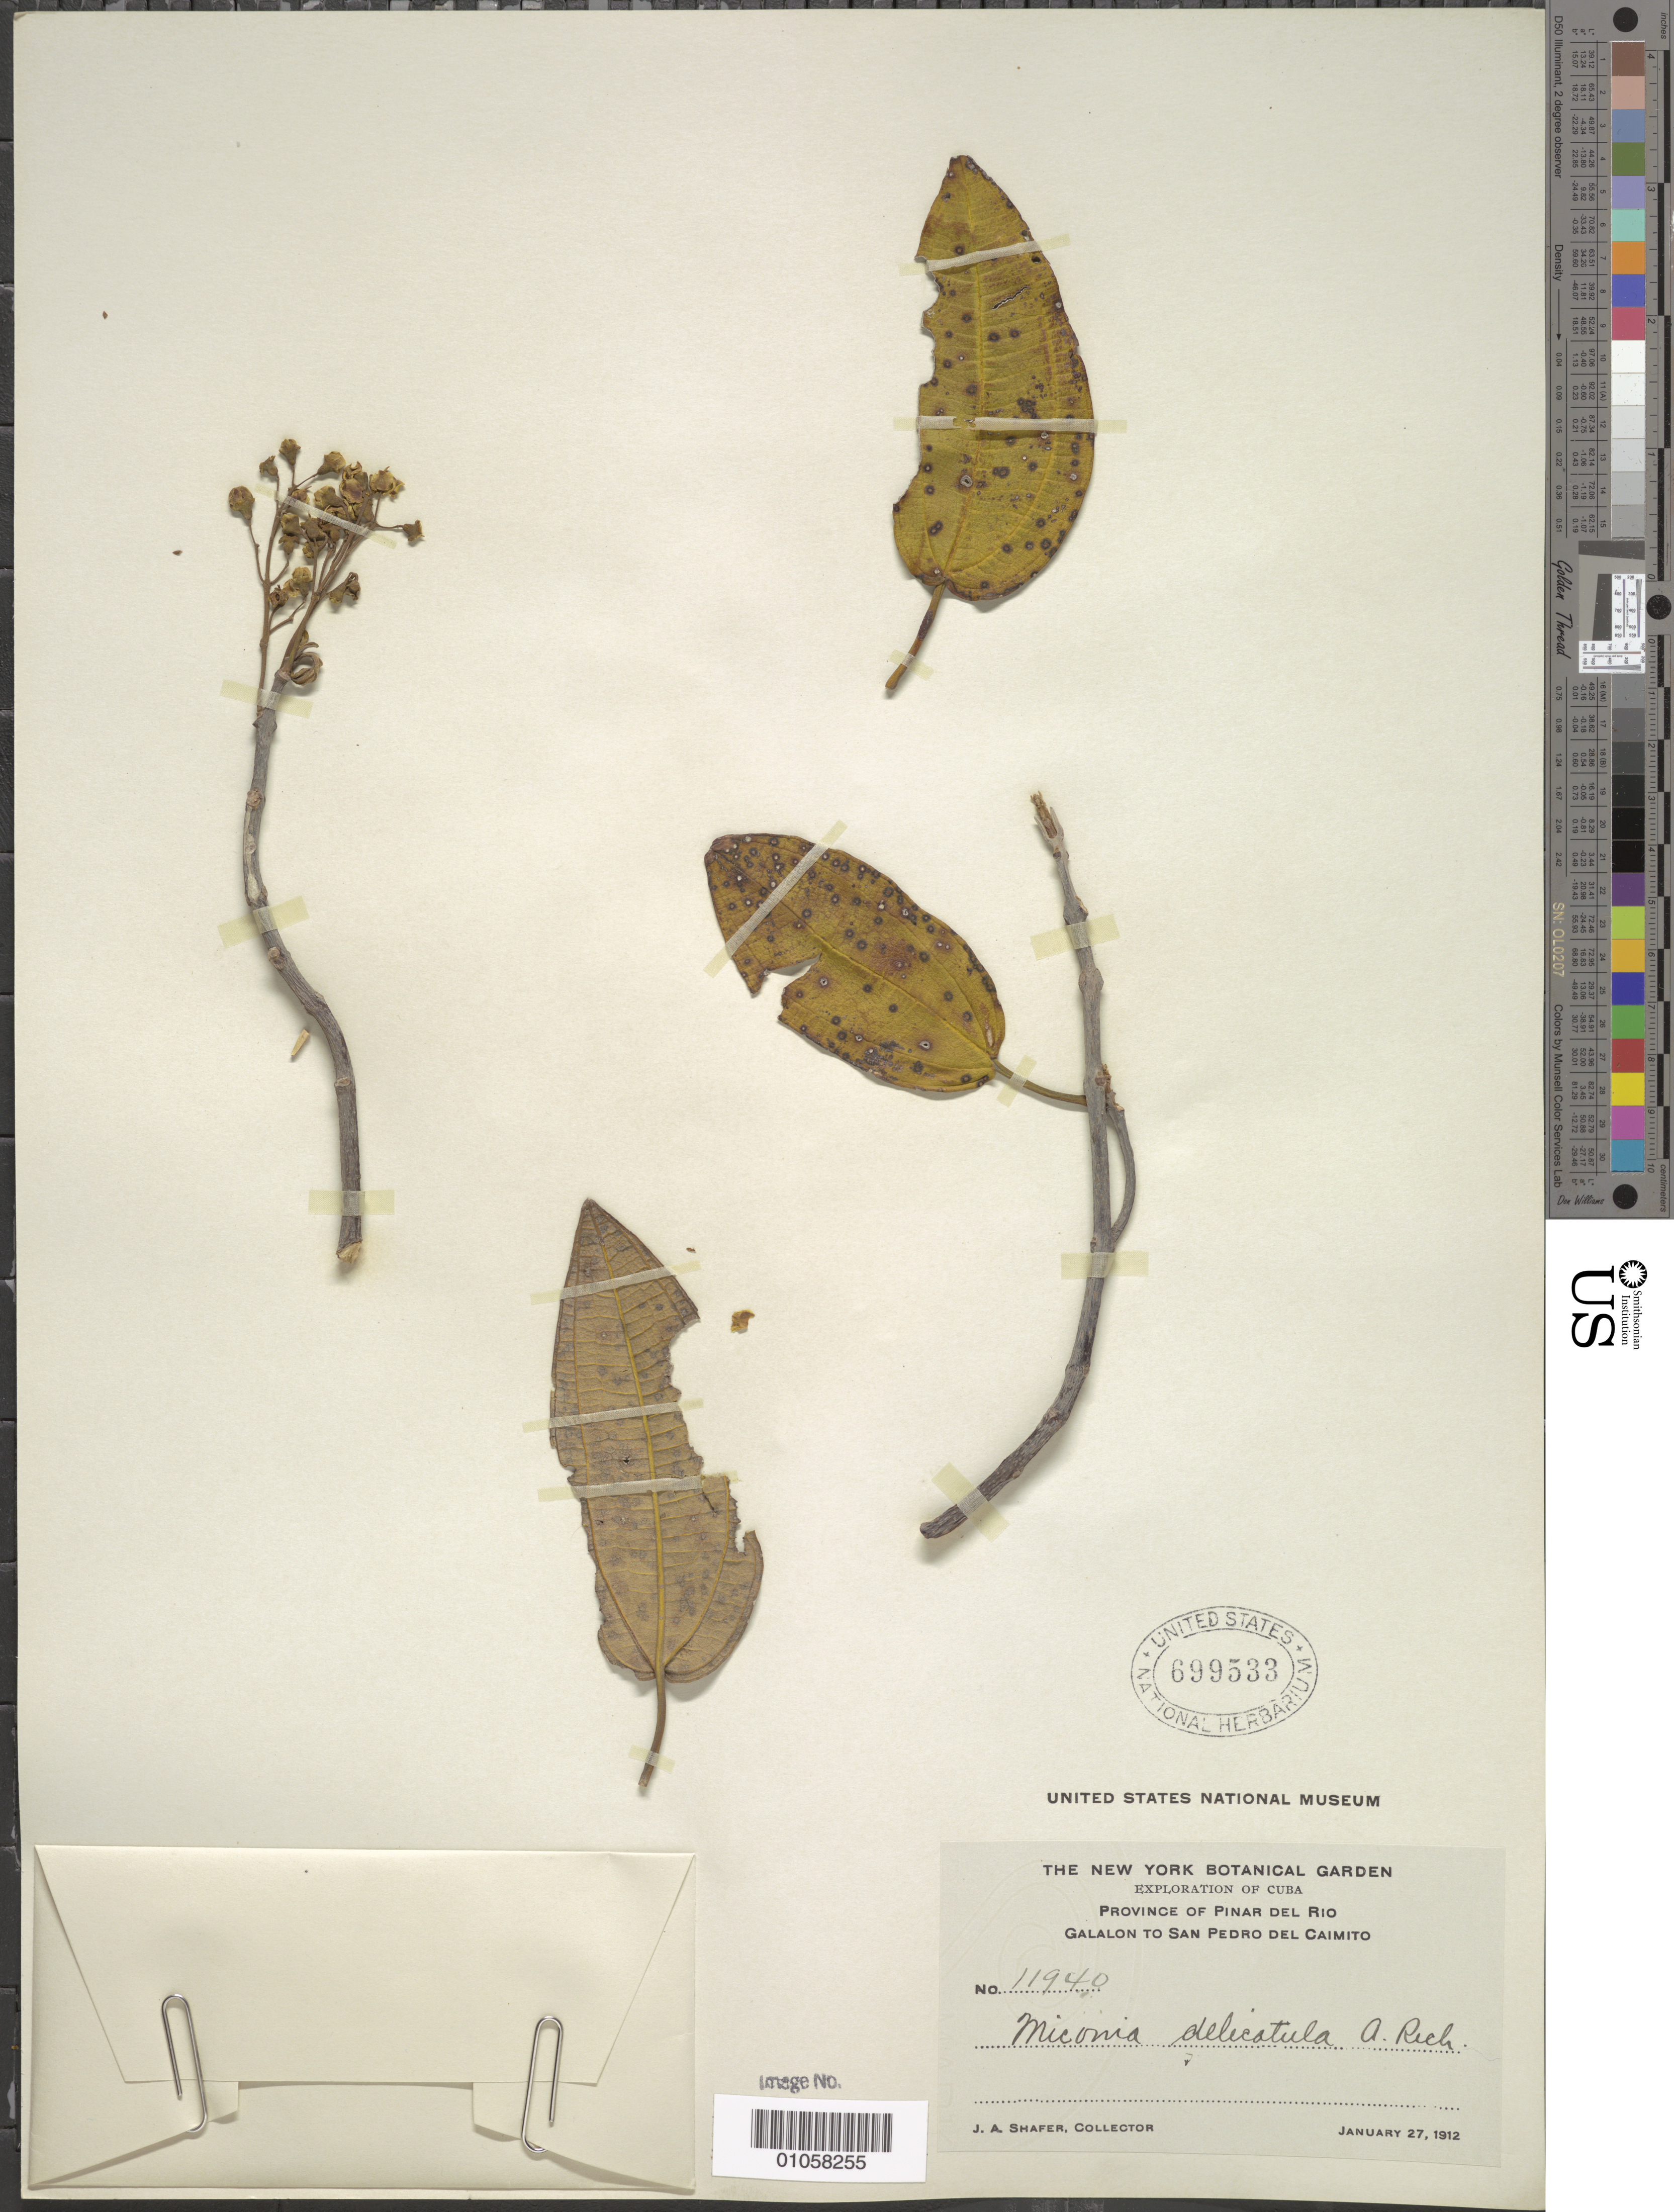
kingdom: Plantae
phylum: Tracheophyta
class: Magnoliopsida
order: Myrtales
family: Melastomataceae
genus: Miconia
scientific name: Miconia delicatula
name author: A. Rich.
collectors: J. A. Shafer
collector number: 11940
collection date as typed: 27 Jan 1912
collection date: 1912-01-27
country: Cuba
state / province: Pinar del Río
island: Cuba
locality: Galalon to San Pedro del Caimito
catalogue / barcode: US 699533